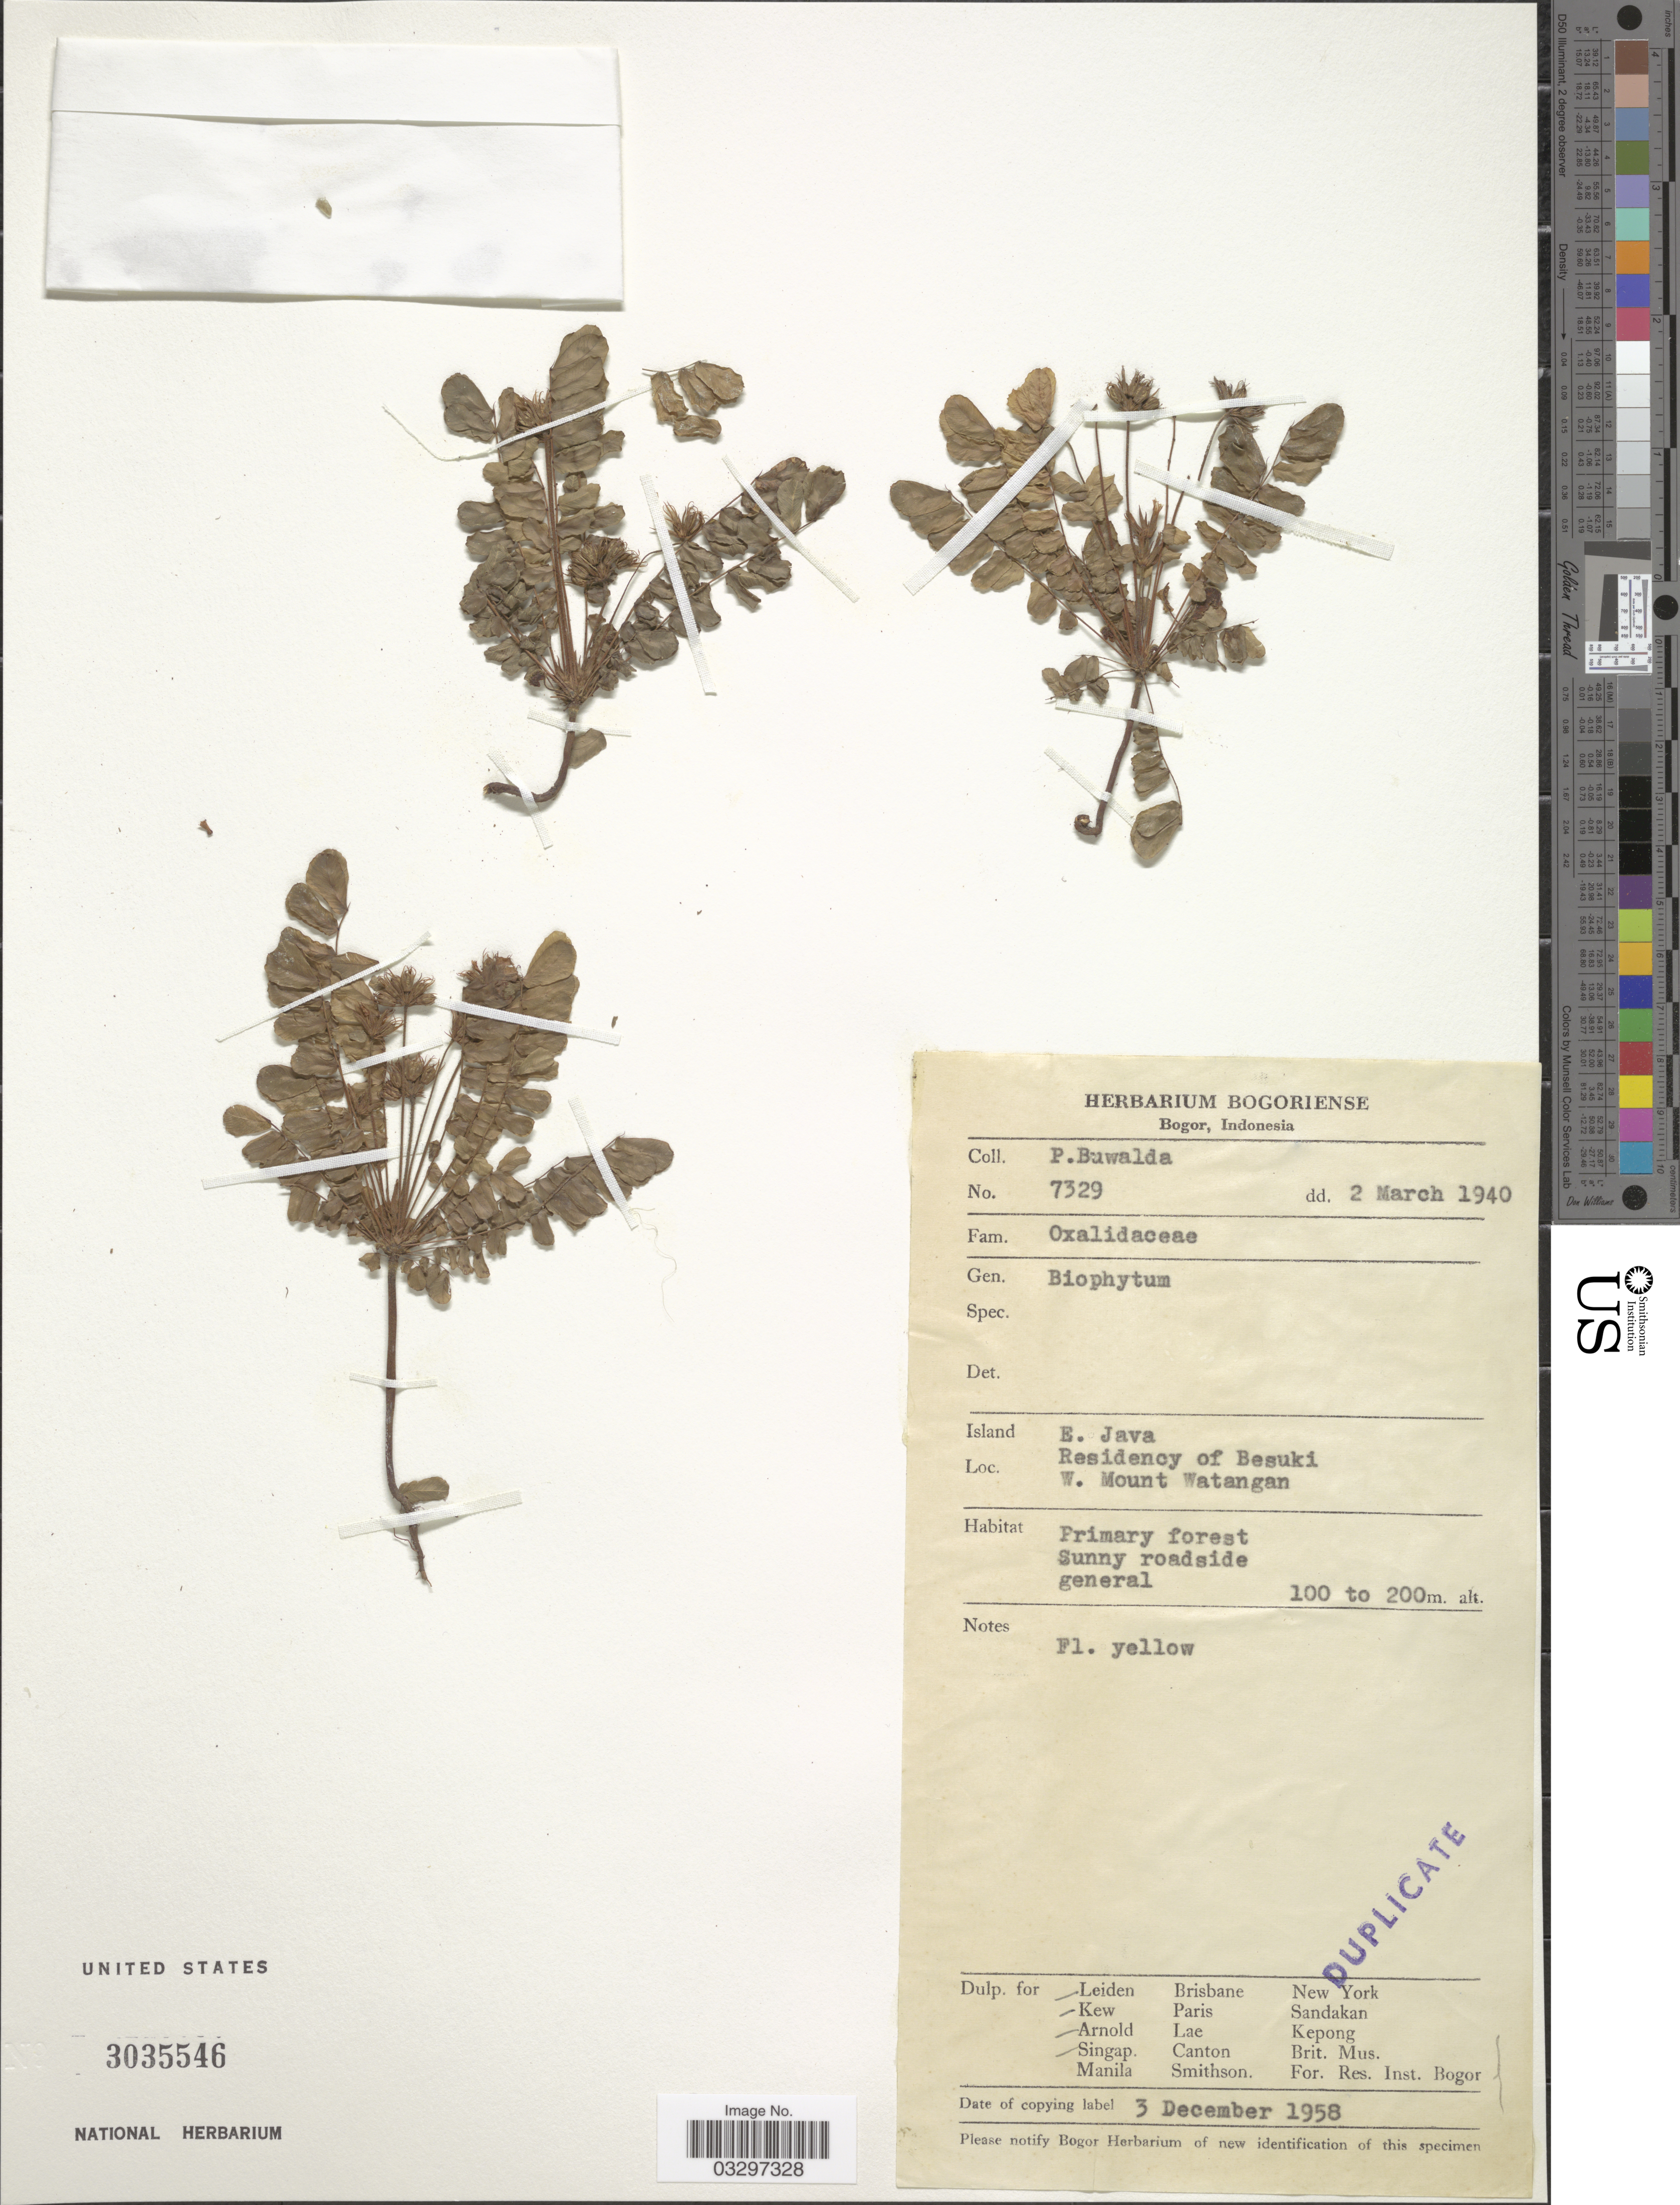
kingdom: Plantae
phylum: Tracheophyta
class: Magnoliopsida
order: Oxalidales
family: Oxalidaceae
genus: Biophytum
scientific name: Biophytum sp.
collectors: P. Buwalda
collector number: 7329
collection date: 1940-03-02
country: Indonesia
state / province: Java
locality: Island e. Java. Residency of Besuki. W. Mount Watangan.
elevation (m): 100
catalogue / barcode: US 3035546